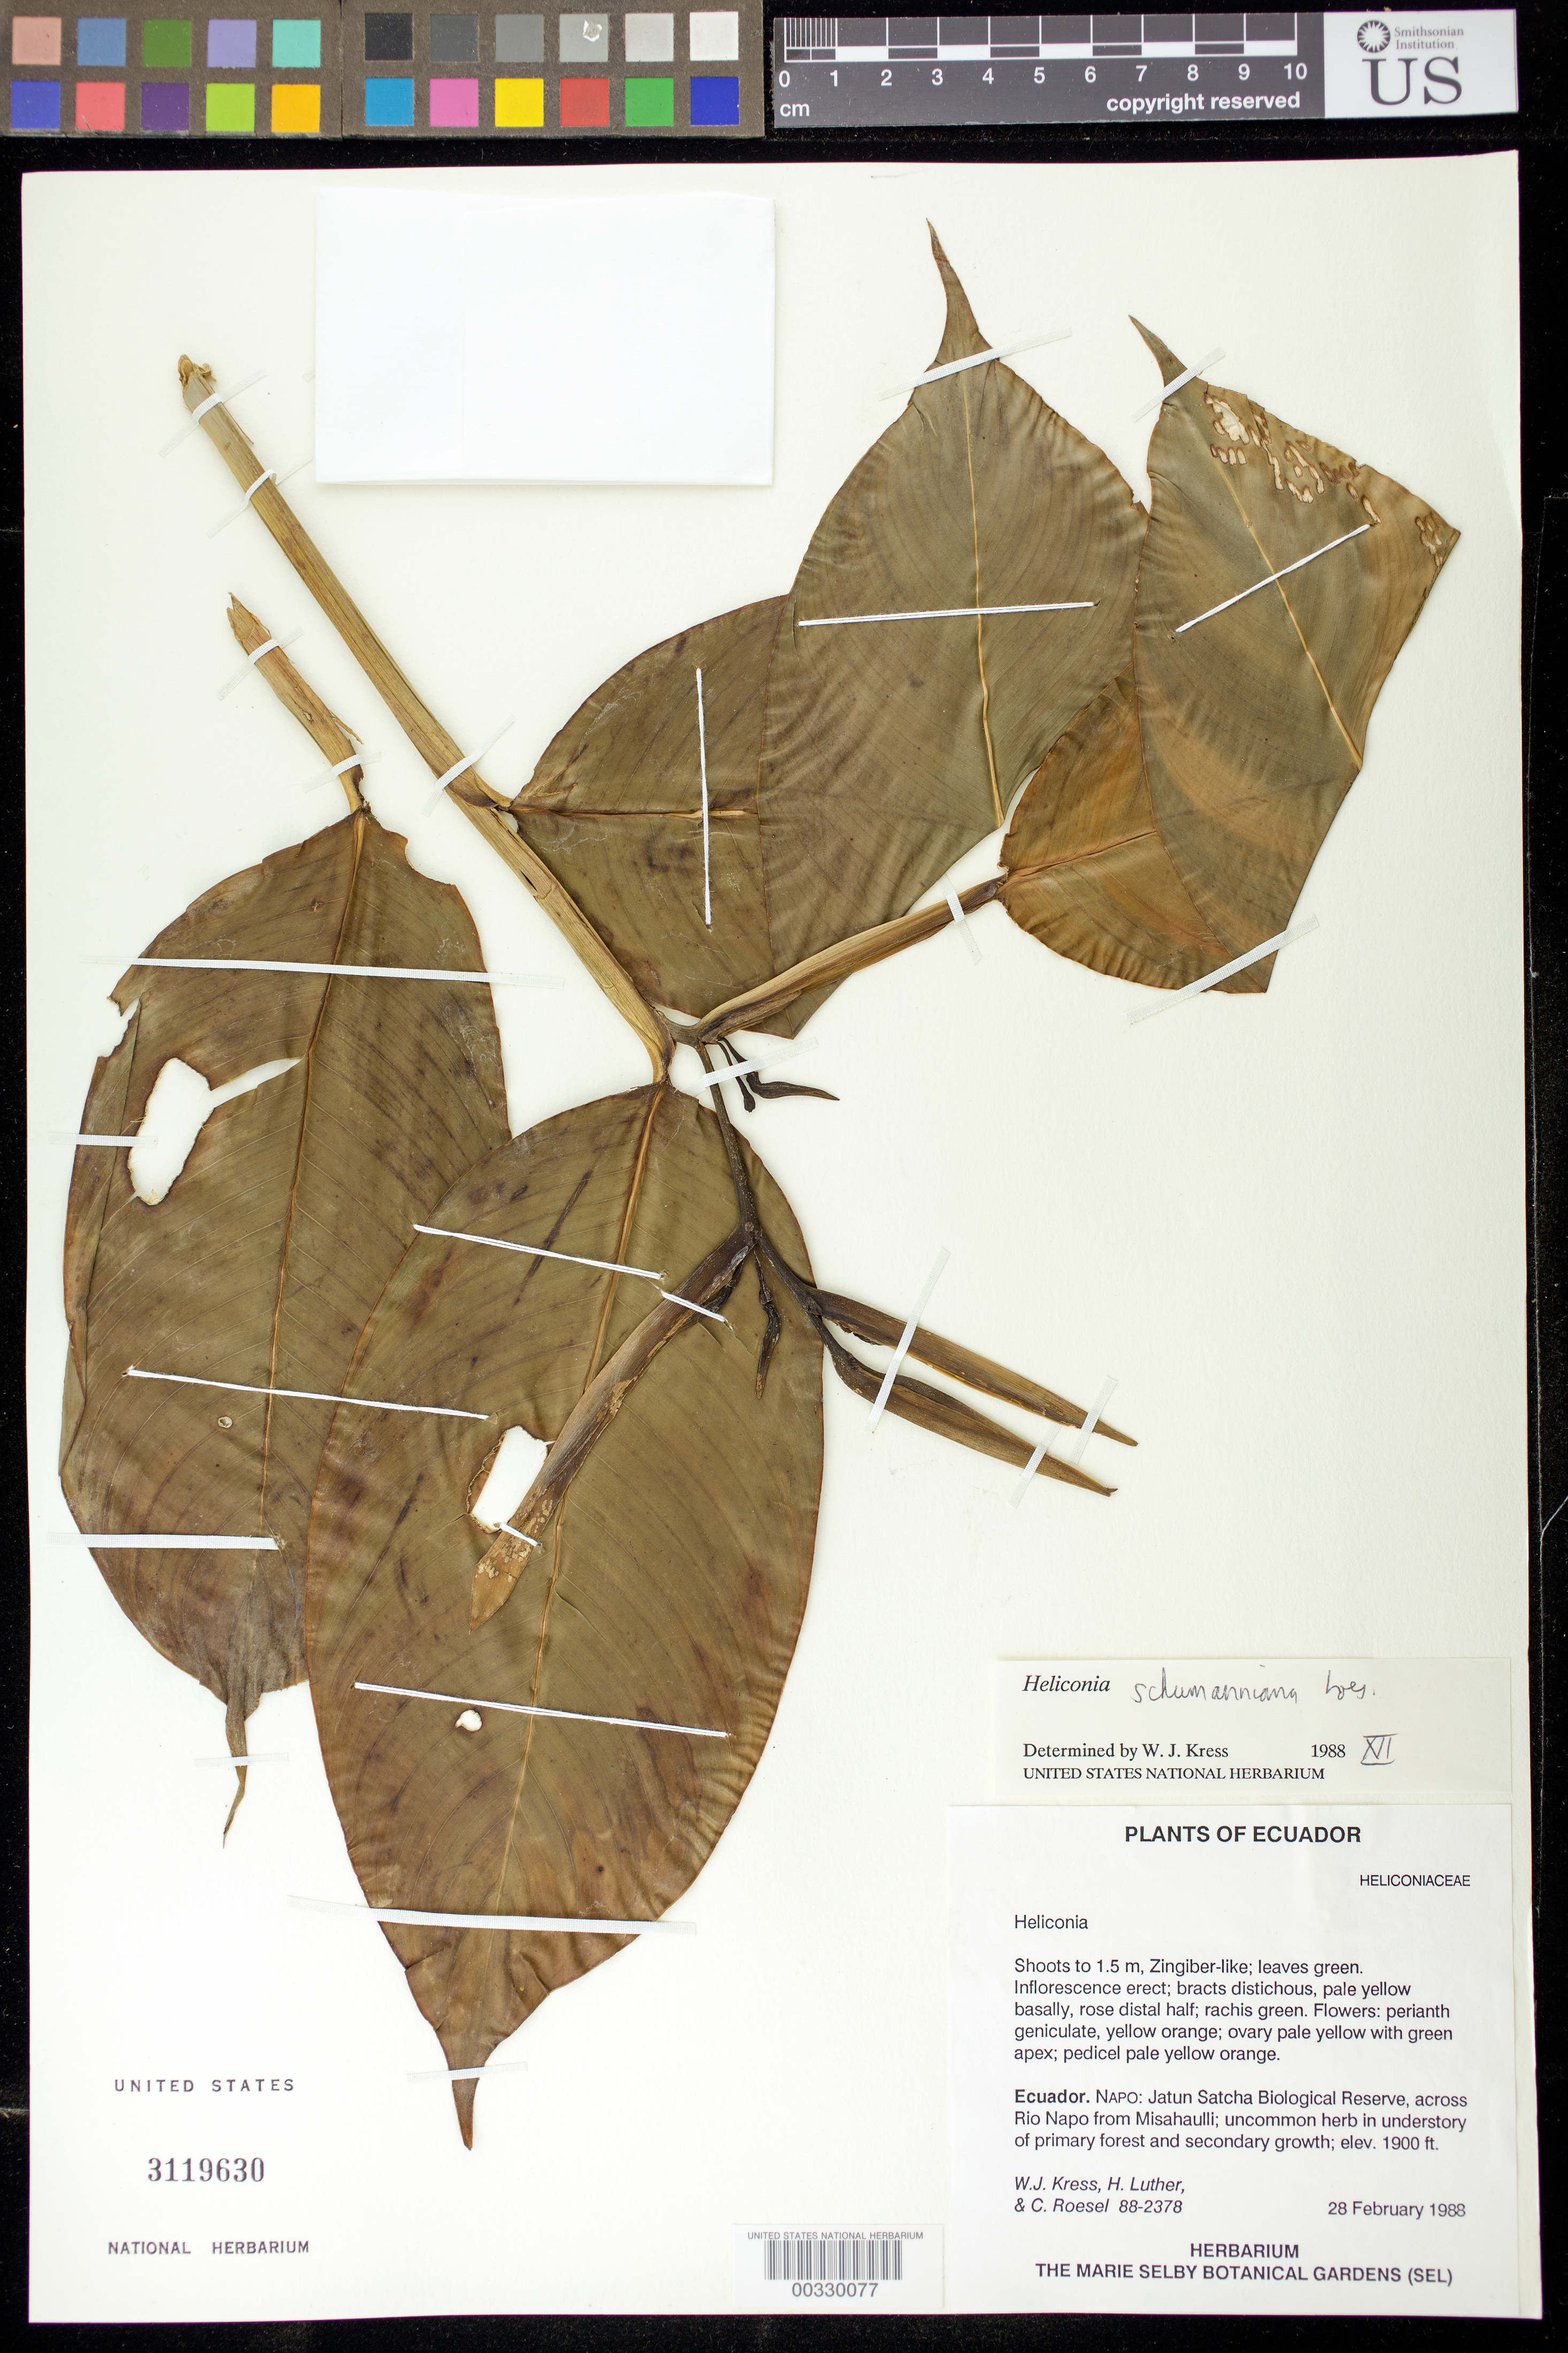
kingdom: Plantae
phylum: Tracheophyta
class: Liliopsida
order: Zingiberales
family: Heliconiaceae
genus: Heliconia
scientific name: Heliconia schumanniana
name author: Loes.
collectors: W. J. Kress, Harry E. Luther & C. S. Roesel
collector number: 88-2378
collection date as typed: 28 Feb 1988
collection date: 1988-02-28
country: Ecuador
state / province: Napo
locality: Jatun satcha Biological Reserve, across Rio Napo from misahaulli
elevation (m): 579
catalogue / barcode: US 3119630